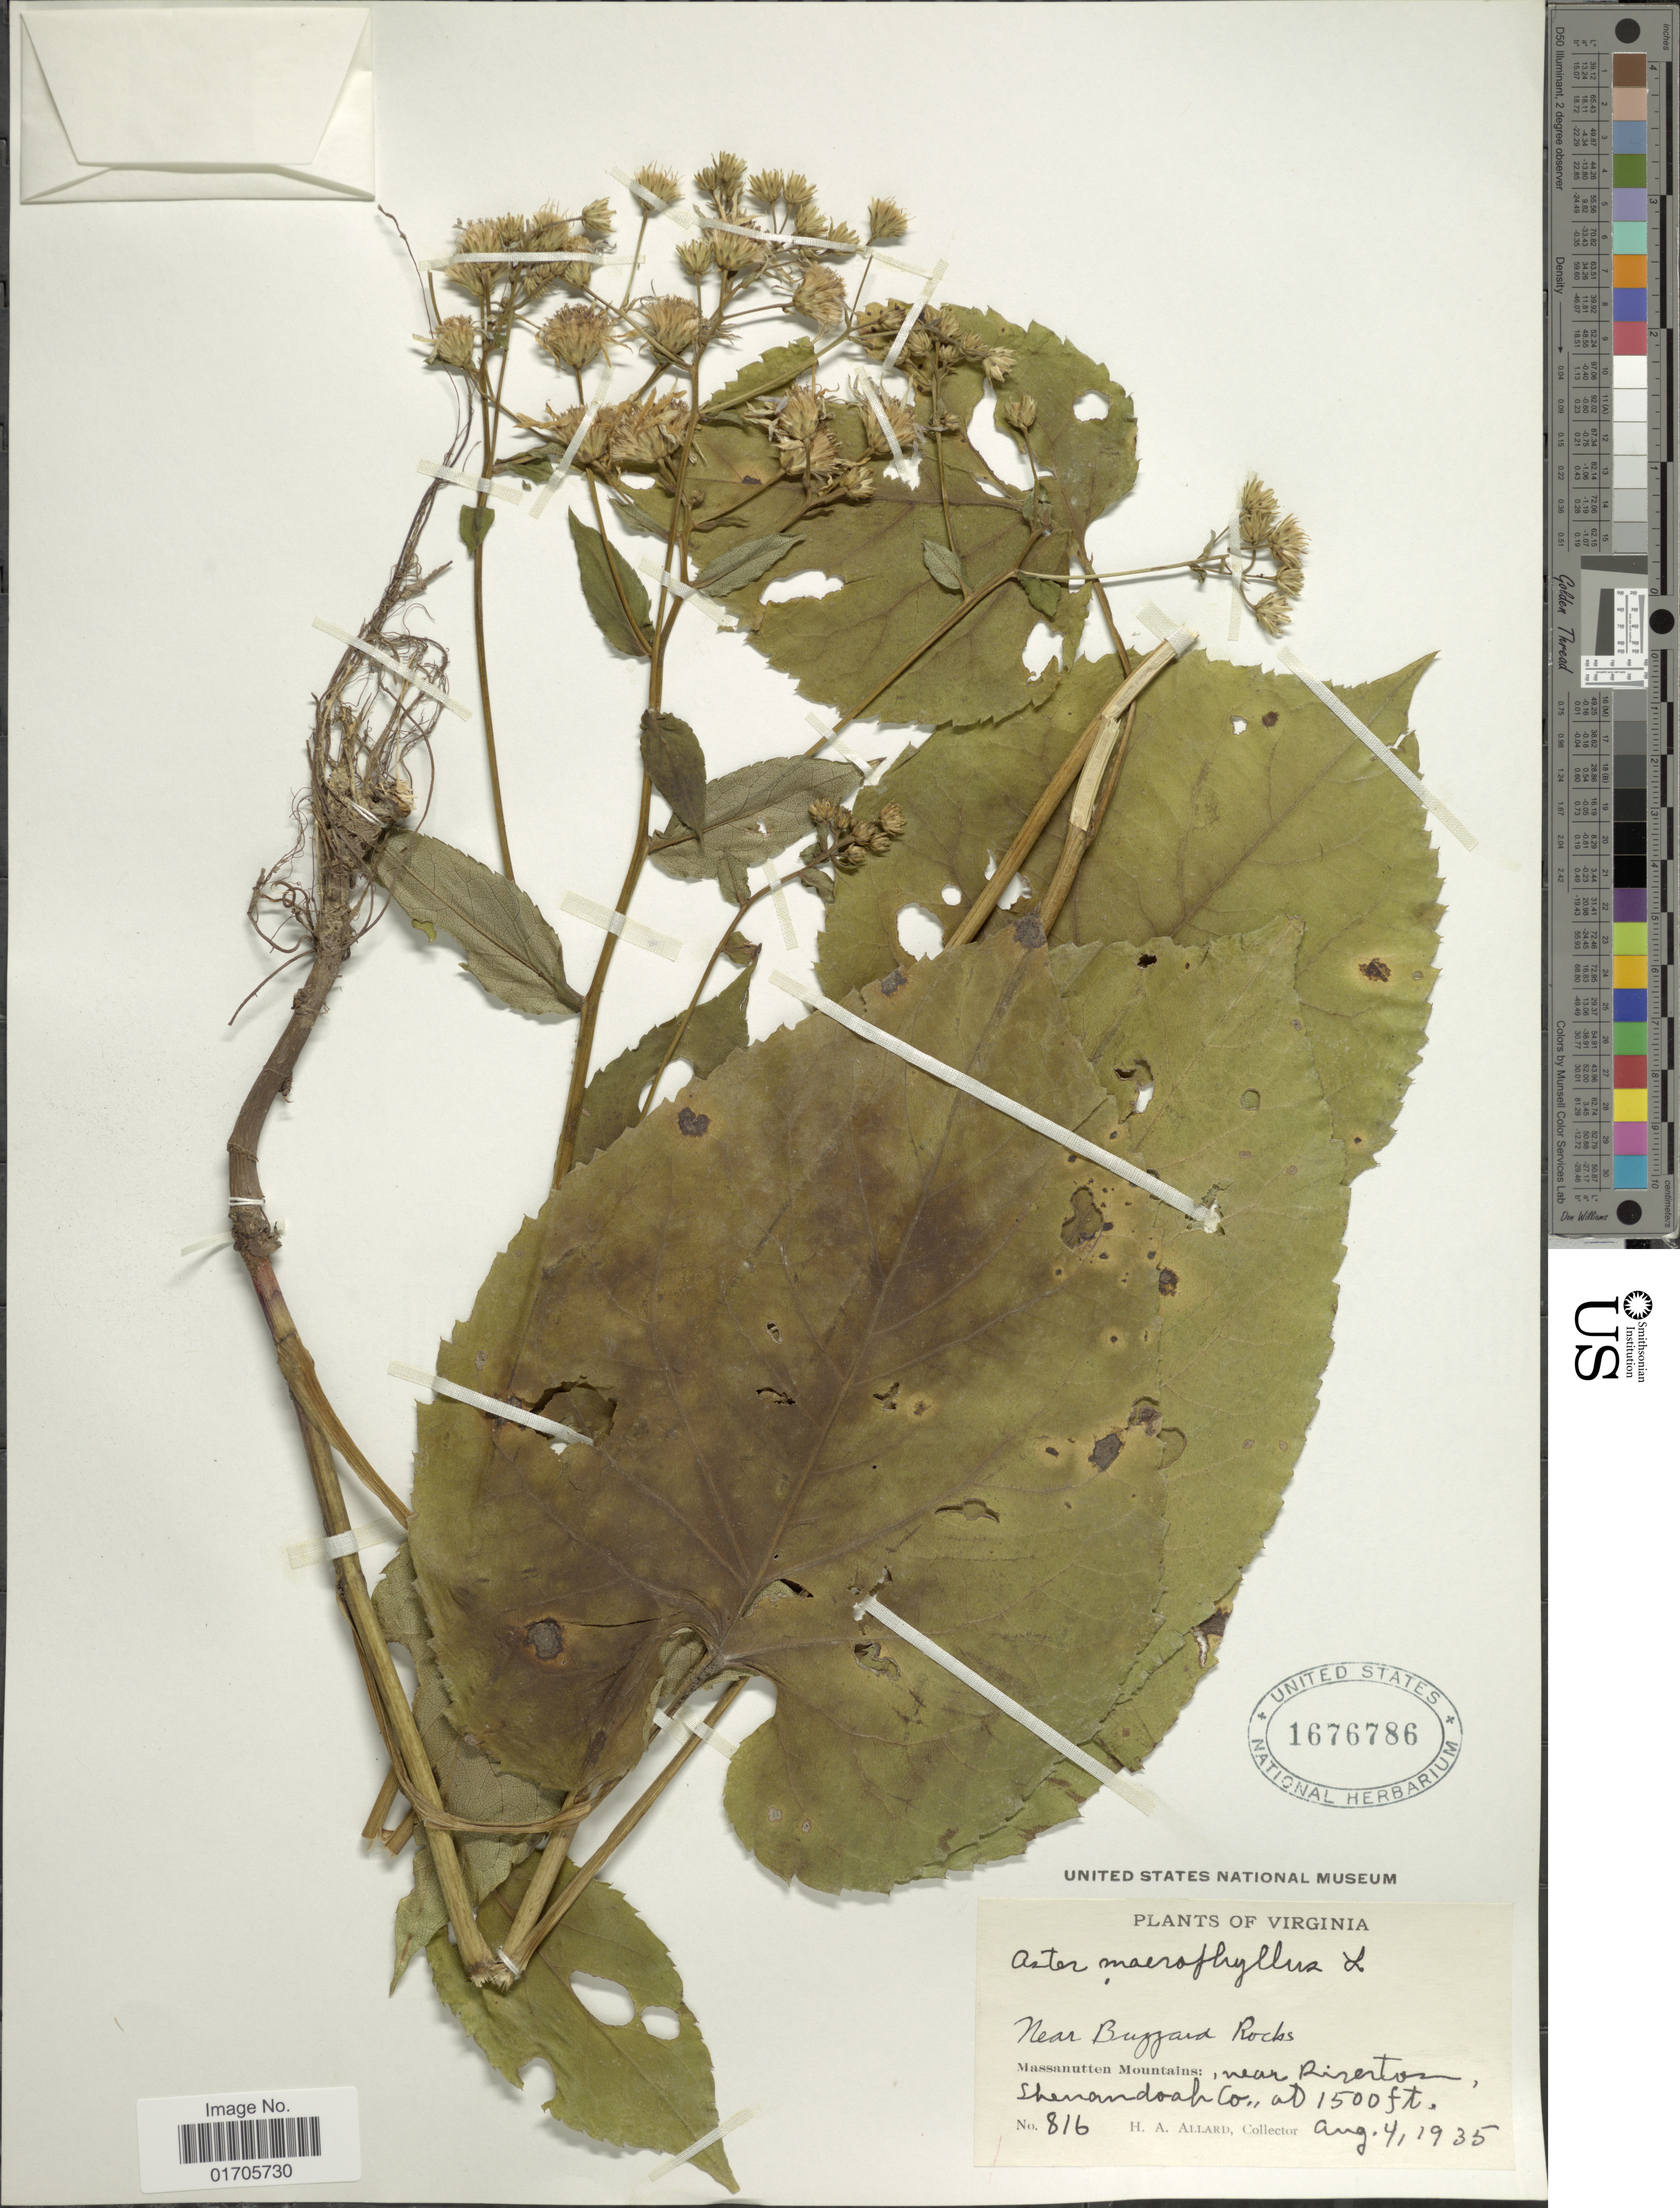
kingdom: Plantae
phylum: Tracheophyta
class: Magnoliopsida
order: Asterales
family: Asteraceae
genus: Eurybia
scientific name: Eurybia macrophylla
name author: (L.) Cass.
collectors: H. A. Allard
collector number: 816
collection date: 1935-08-04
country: United States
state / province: Virginia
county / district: Shenandoah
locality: Virginia. Near Buzzard Rocks. Massanutten Mountains: near Riverton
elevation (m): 457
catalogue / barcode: US 1676786